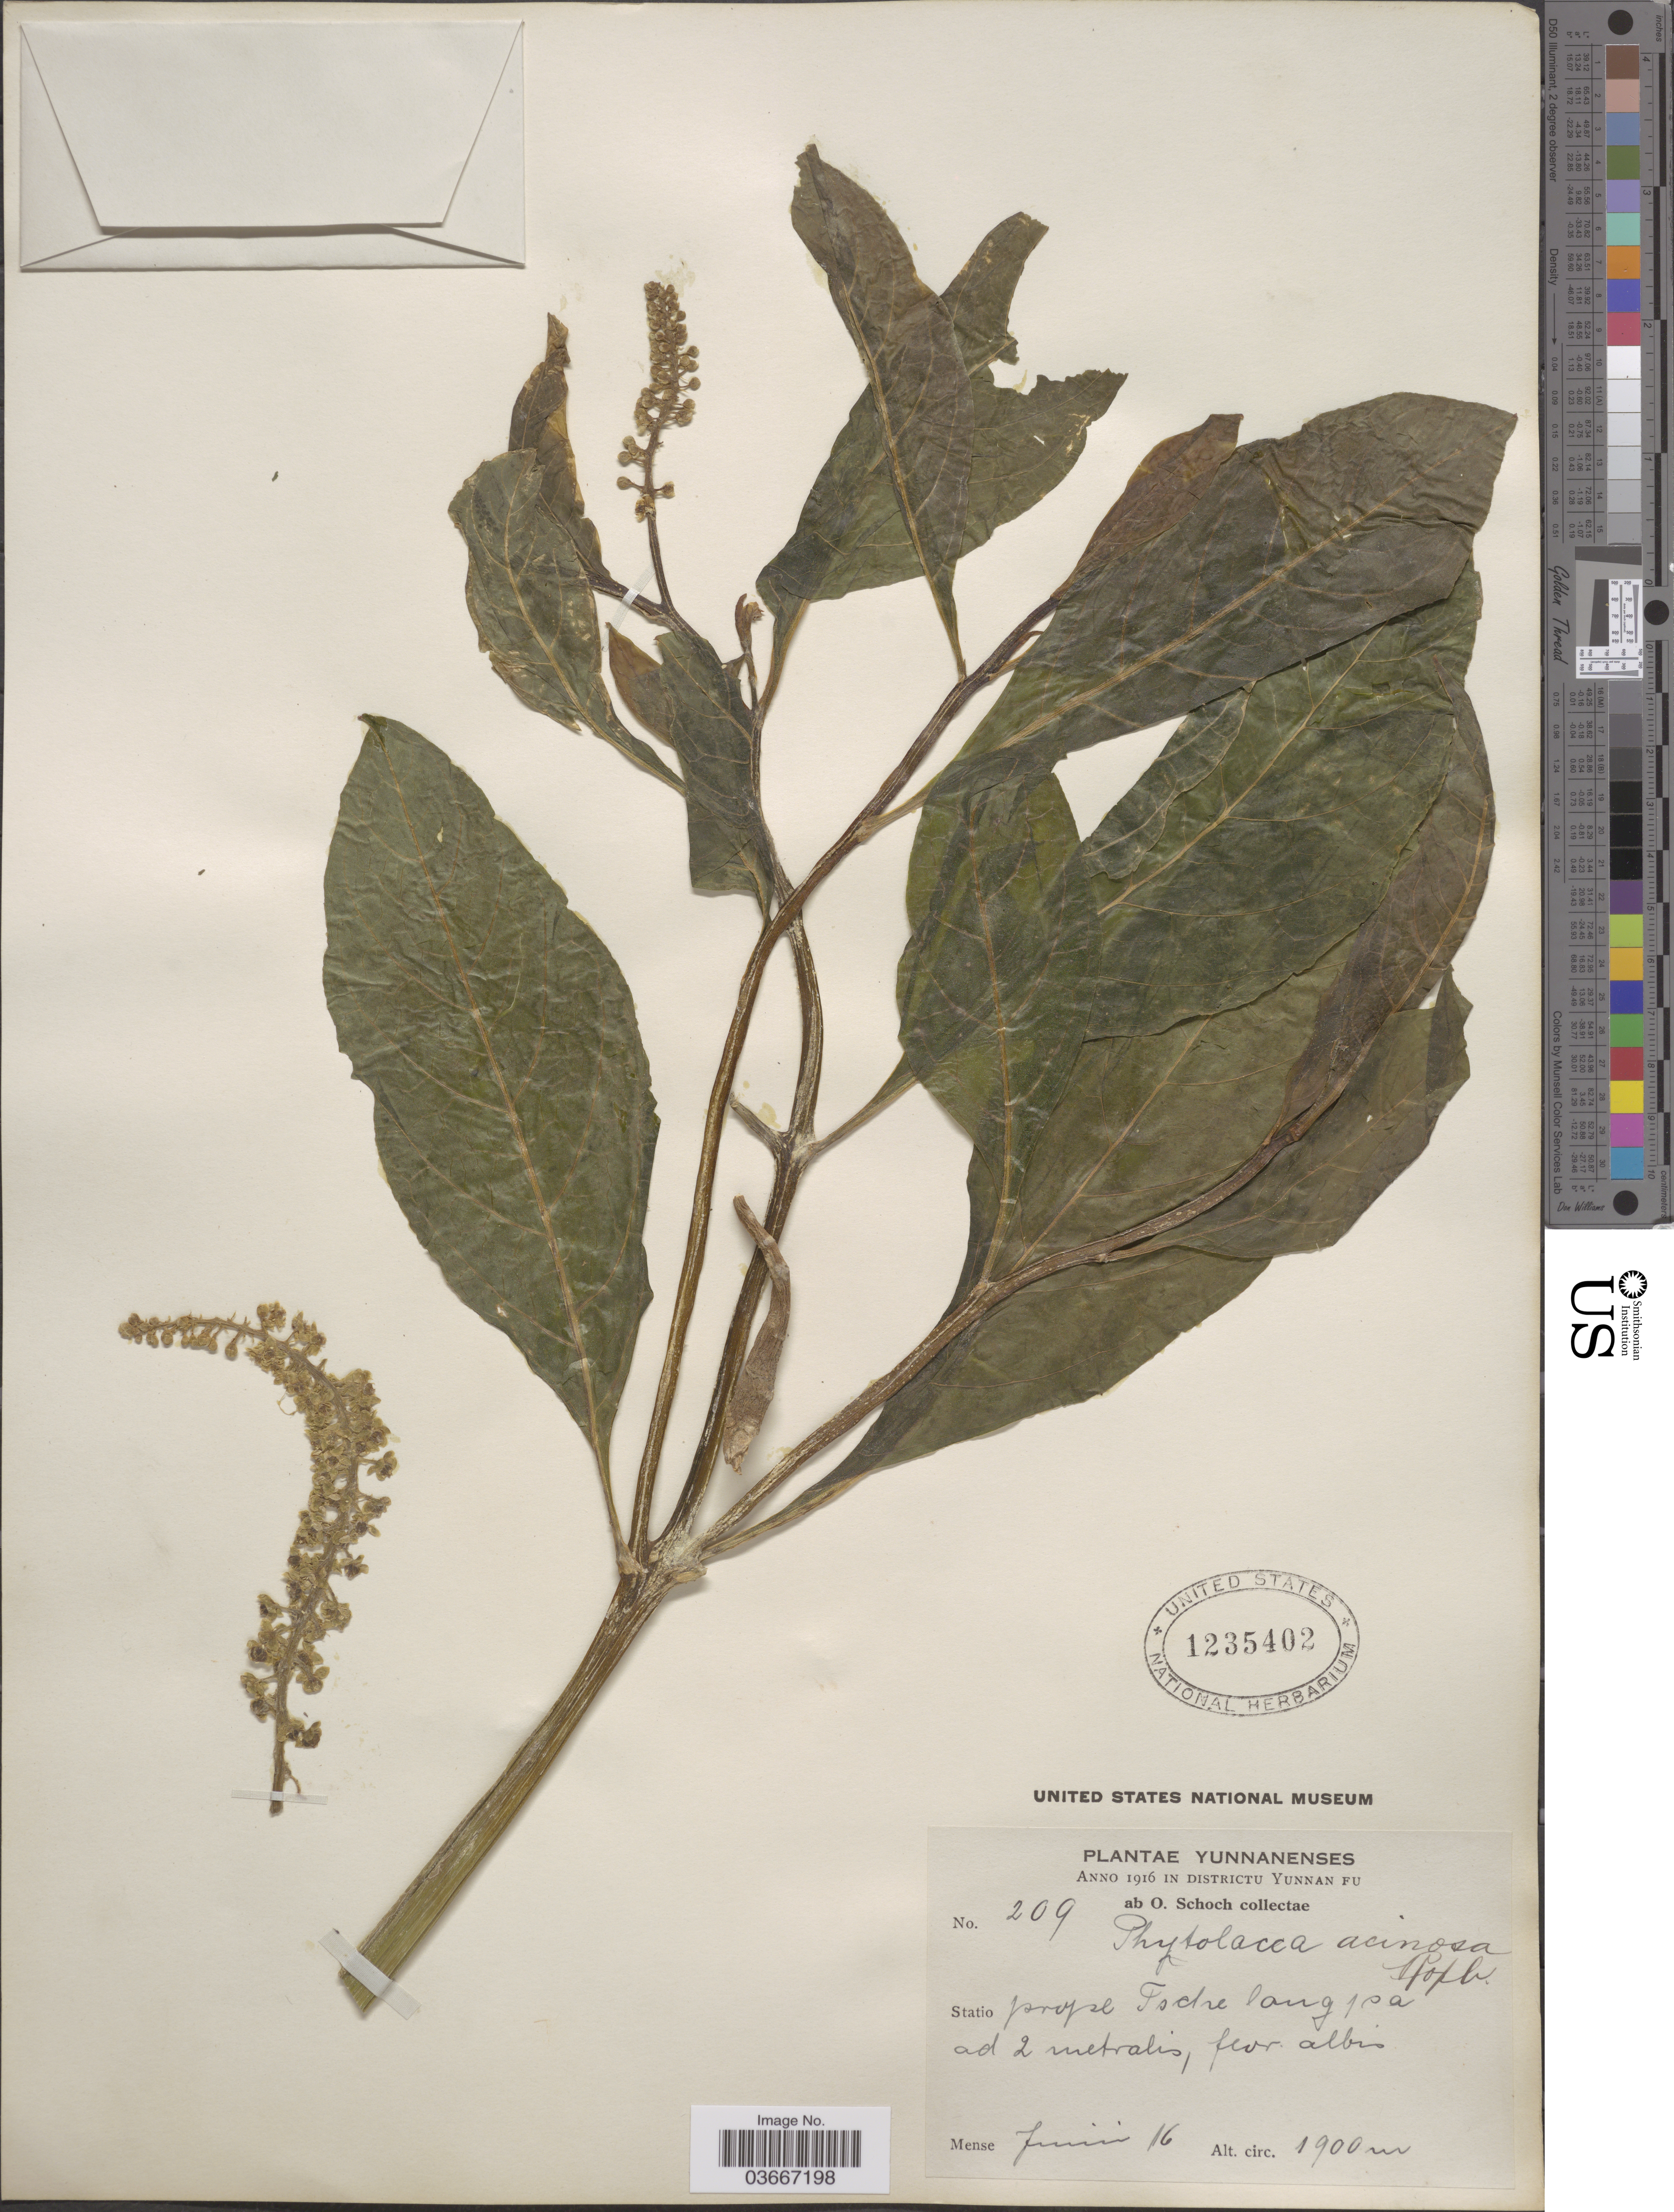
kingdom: Plantae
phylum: Tracheophyta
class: Magnoliopsida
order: Caryophyllales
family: Phytolaccaceae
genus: Phytolacca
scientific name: Phytolacca acinosa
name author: Roxb.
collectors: O. Schoch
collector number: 209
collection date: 1916-06-16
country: China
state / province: Yunnan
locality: In districtu Yunnan Fu. Statio prope Todre [interpreted] langpa ad 2 metralis, flor albis.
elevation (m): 1900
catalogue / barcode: US 1235402